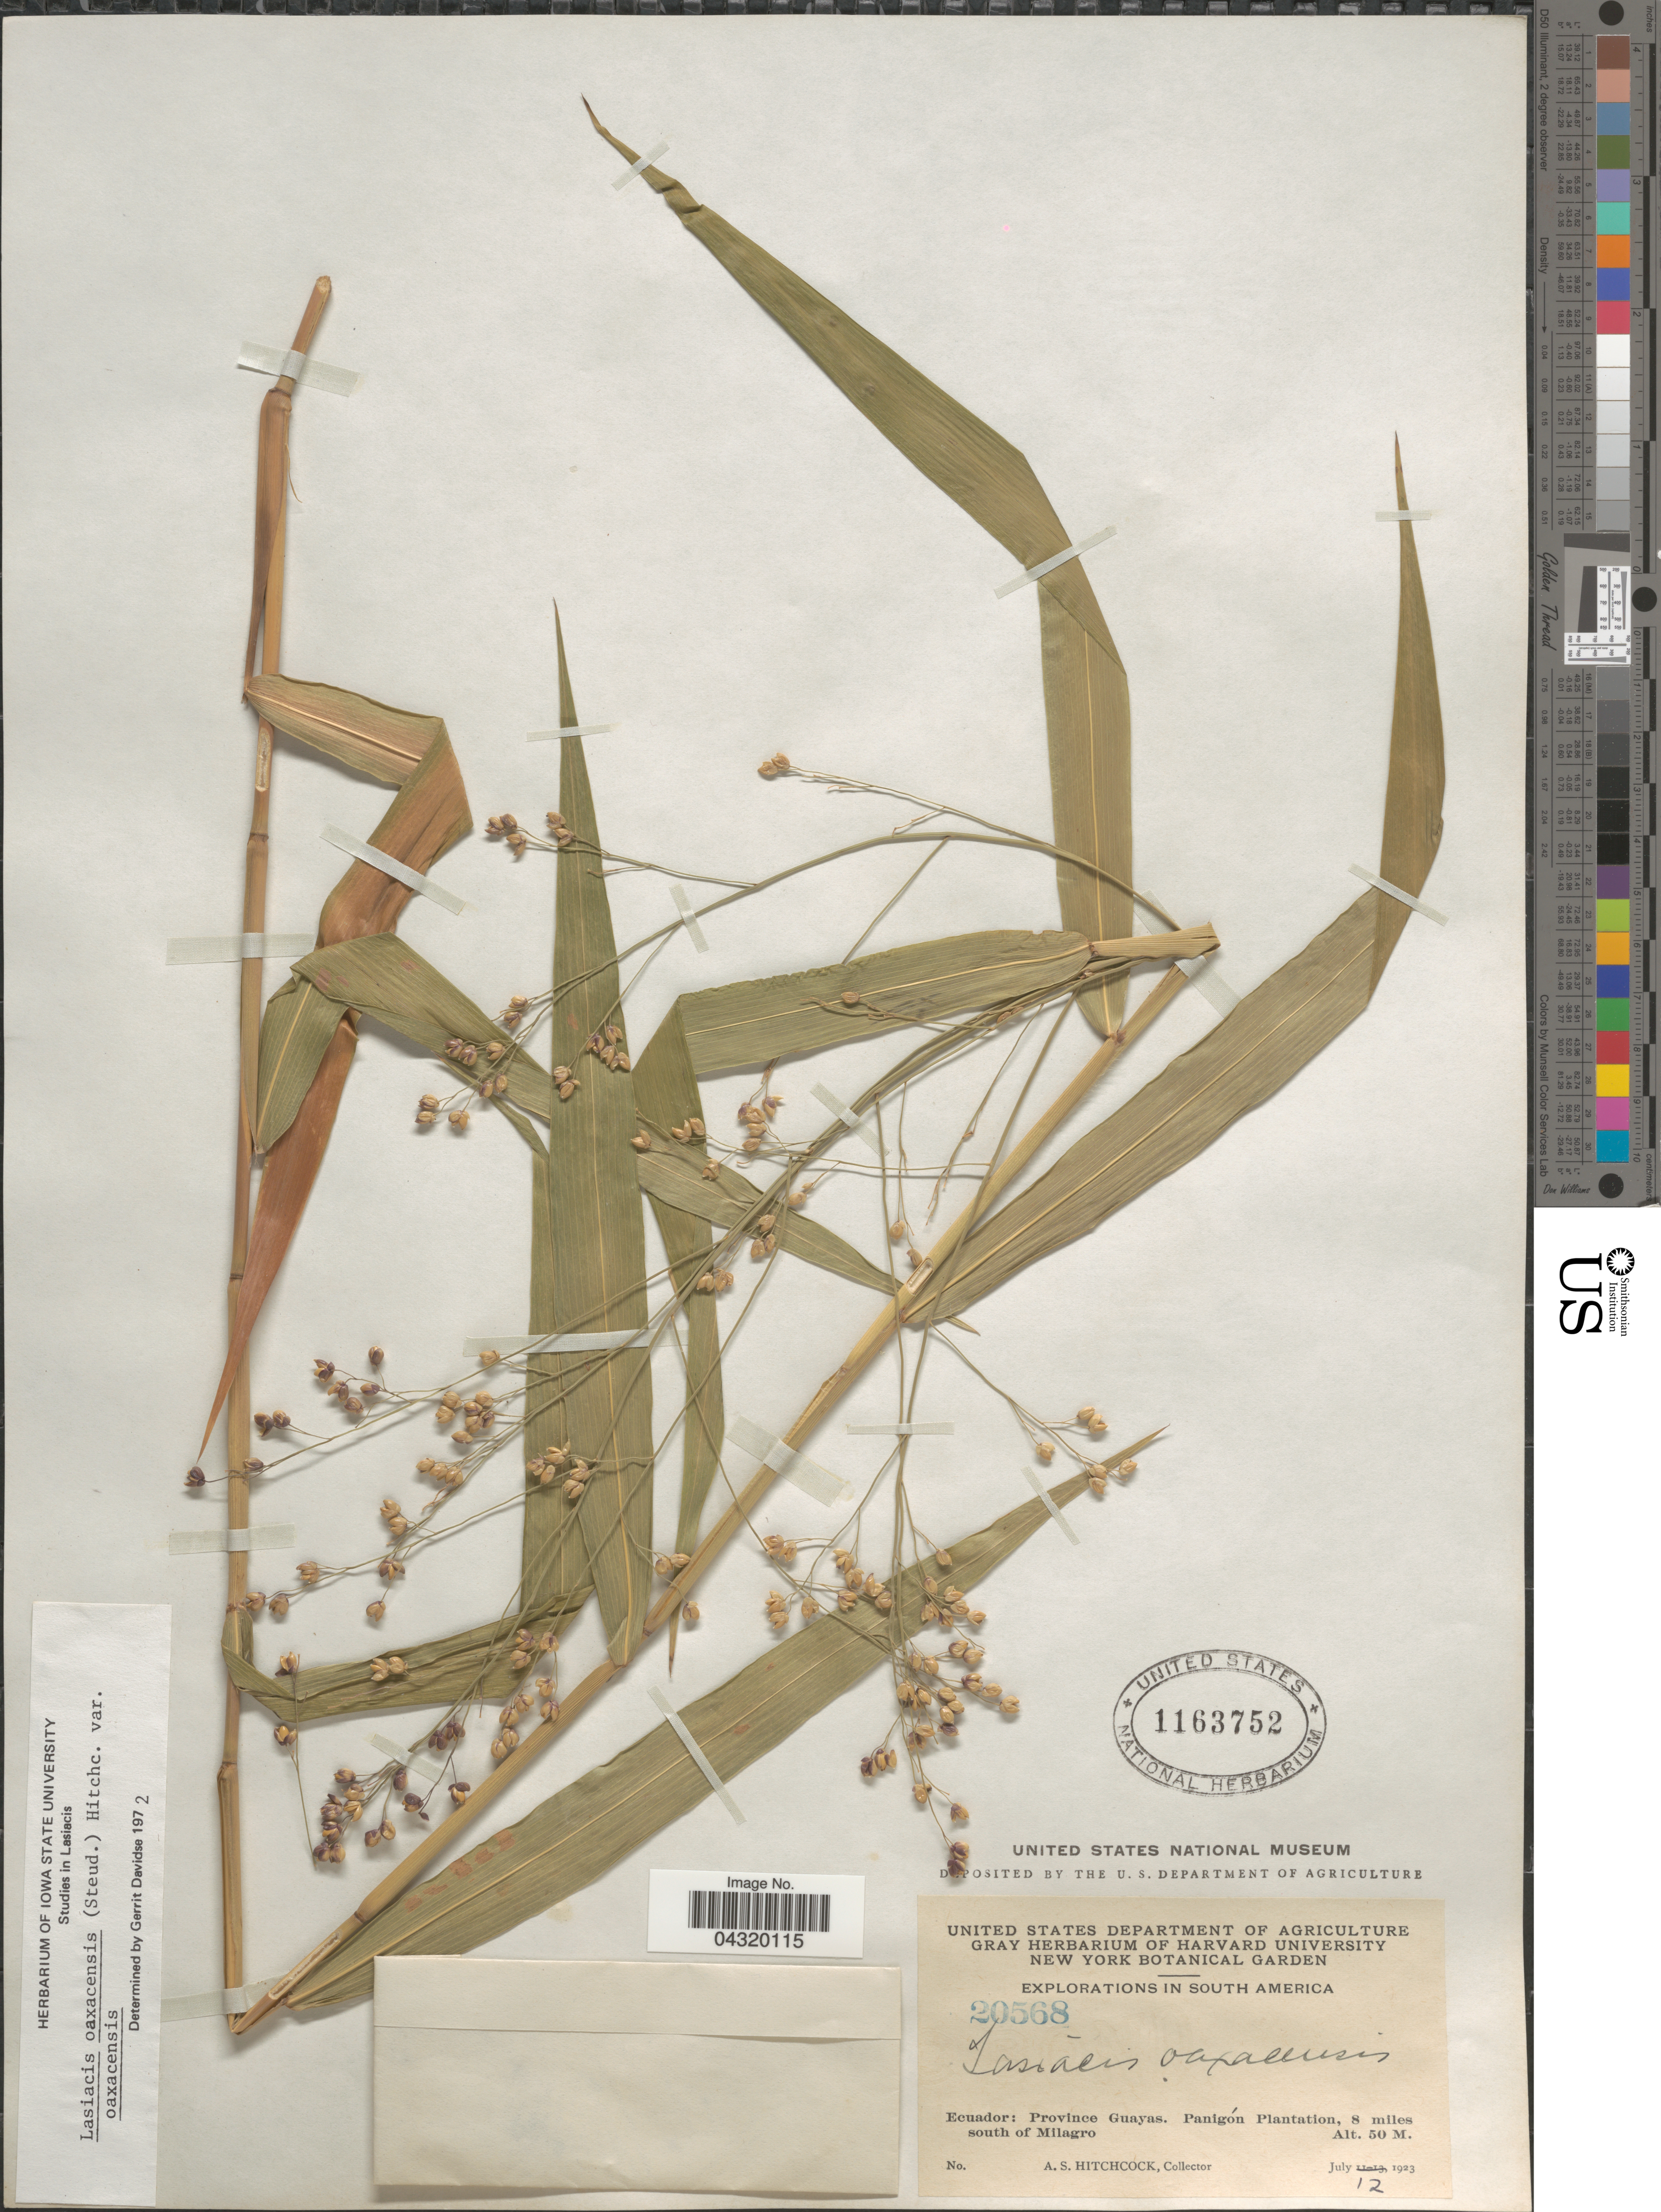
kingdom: Plantae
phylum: Tracheophyta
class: Liliopsida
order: Poales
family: Poaceae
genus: Lasiacis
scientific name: Lasiacis oaxacensis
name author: (Steud.) Hitchc.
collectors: A. S. Hitchcock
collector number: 20568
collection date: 1923-07-12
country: Ecuador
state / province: Guayas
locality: Explorations in South America. Panigón Plantation, 8 miles south of Milagro.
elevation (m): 50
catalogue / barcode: US 1163752